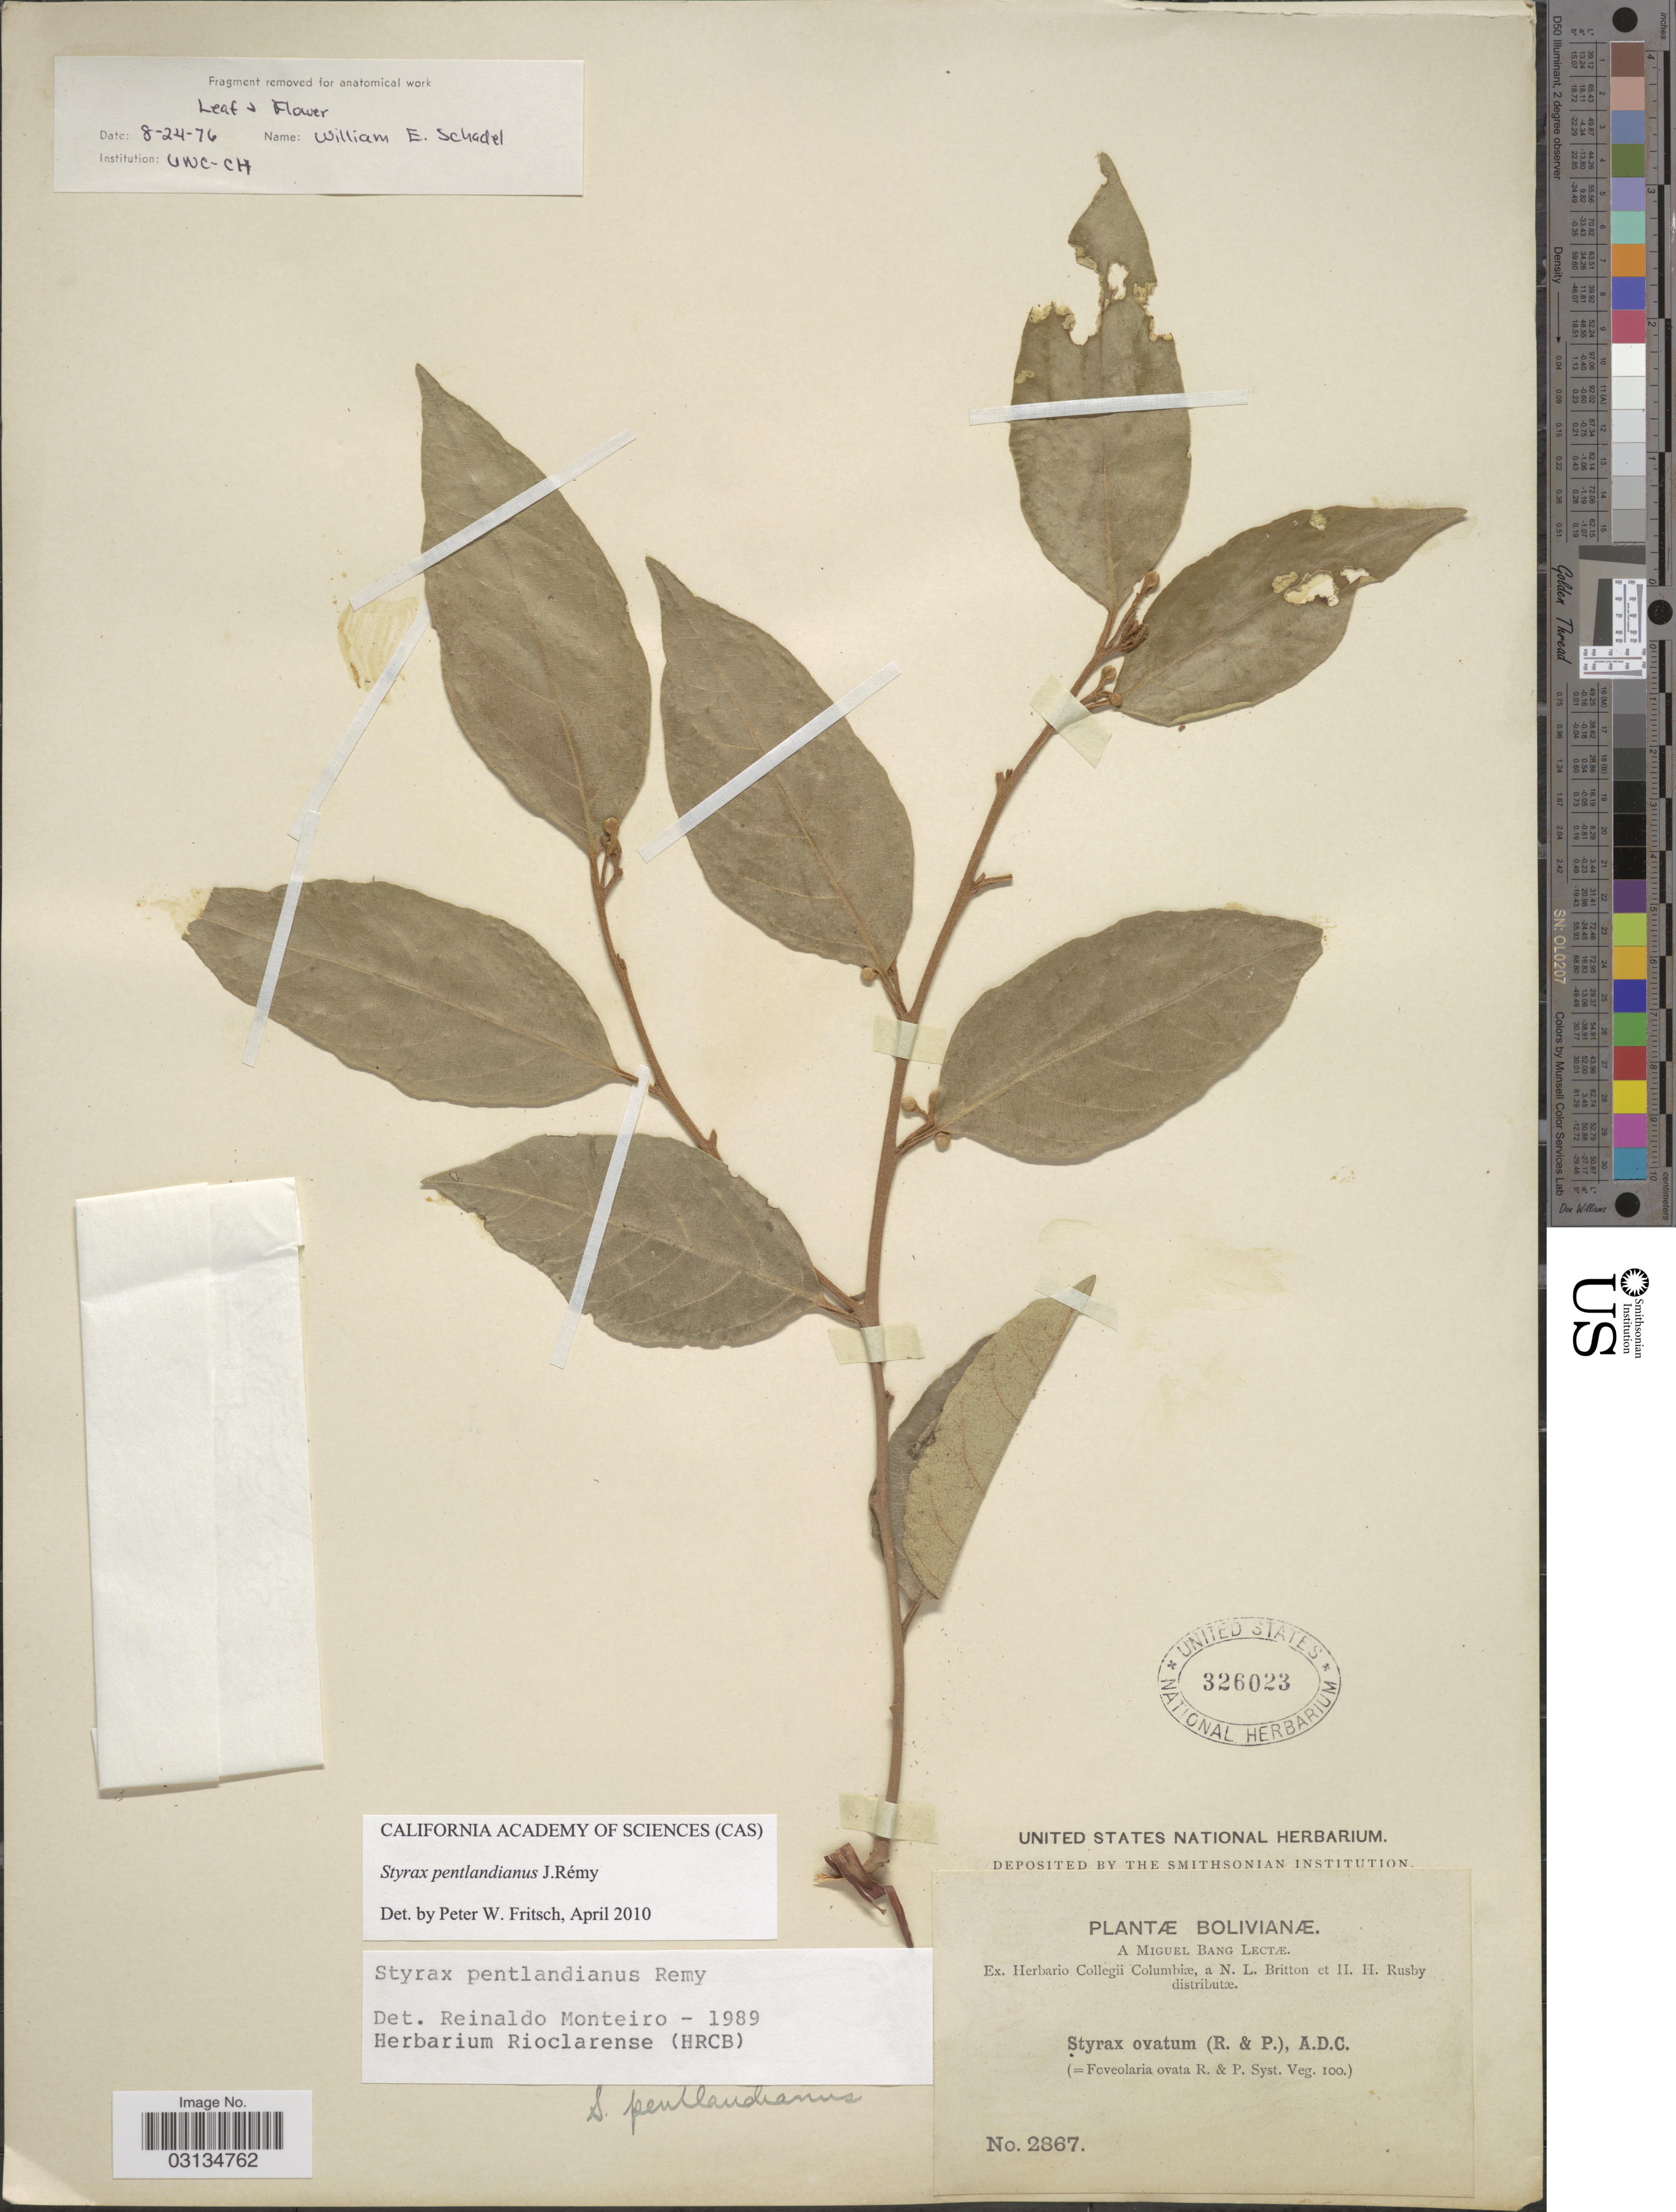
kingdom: Plantae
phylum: Tracheophyta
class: Magnoliopsida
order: Ericales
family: Styracaceae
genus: Styrax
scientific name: Styrax pentlandianus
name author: J. Rémy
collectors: M. Bang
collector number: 2867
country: Bolivia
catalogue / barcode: US 326023